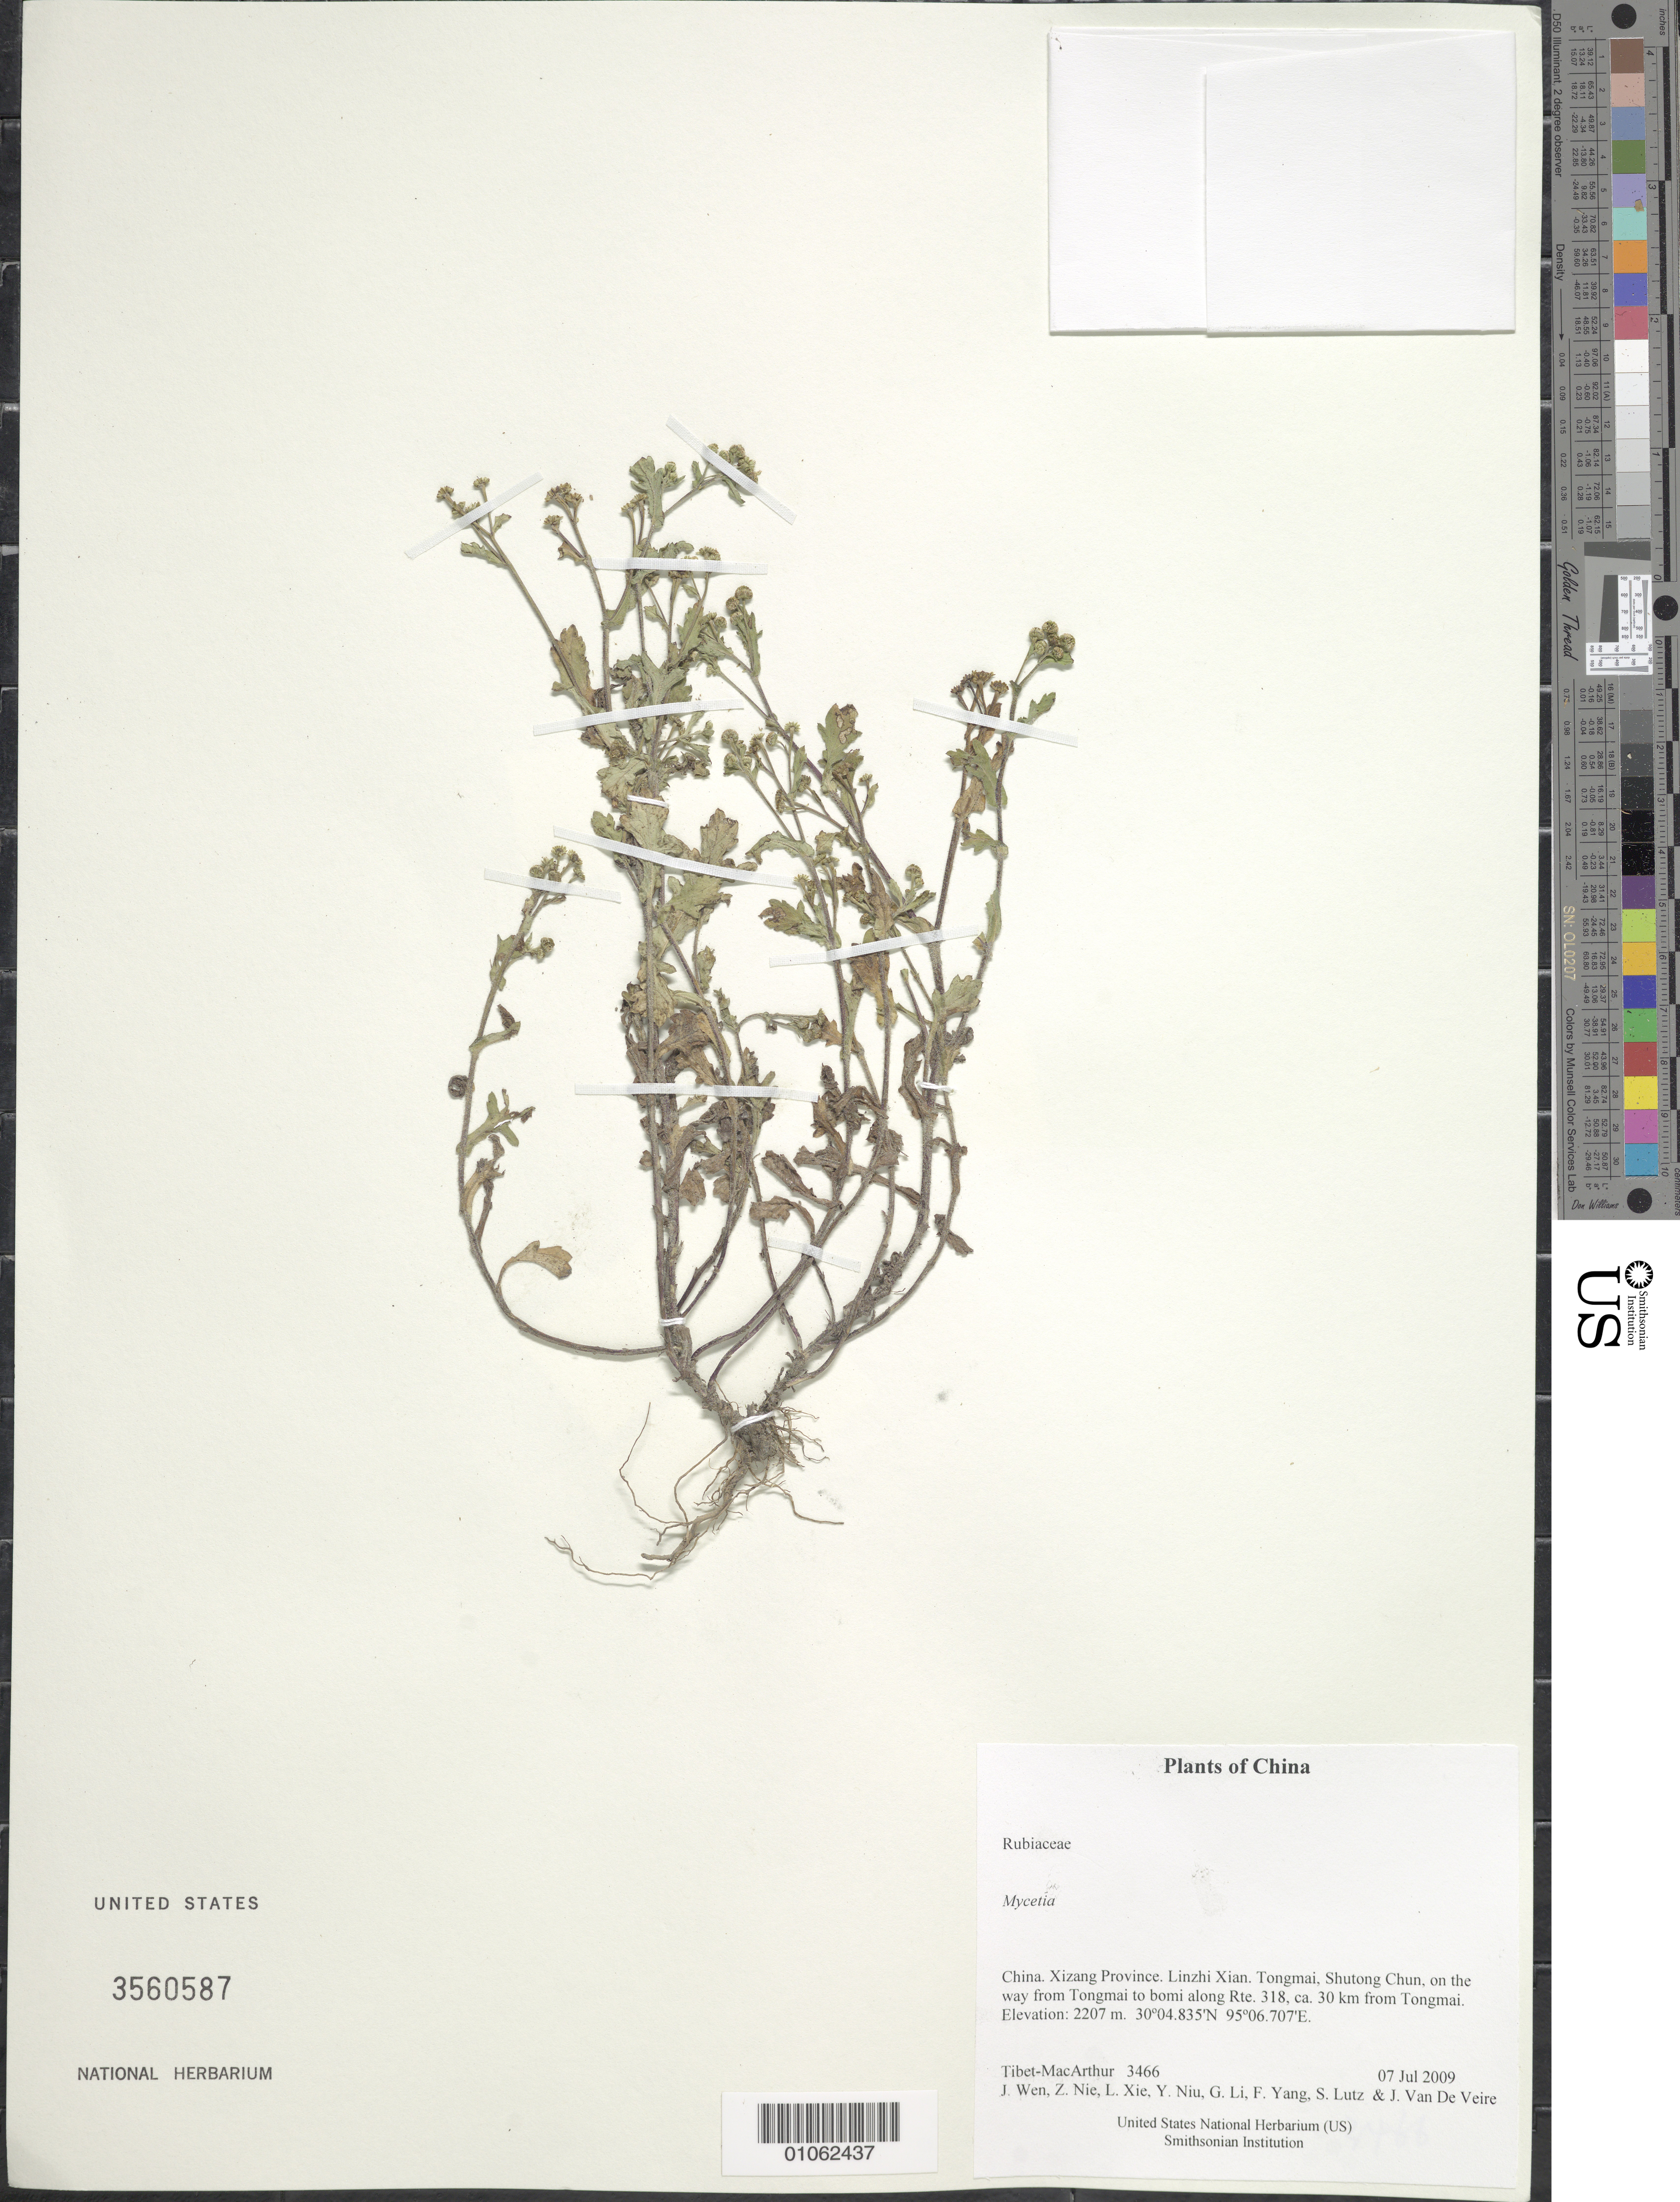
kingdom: Plantae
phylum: Tracheophyta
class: Magnoliopsida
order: Gentianales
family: Rubiaceae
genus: Mycetia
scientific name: Mycetia sp.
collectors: Tibet-MacArthur, J. Wen, Z. Nie, L. Xie, Y. Niu, G. Li, F. Yang, S. Lutz & J. Van De Veire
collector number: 3466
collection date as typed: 07 Jul 2009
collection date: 2009-07-07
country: China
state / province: Xizang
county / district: Linzhi Xian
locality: Tongmai, Shutong Chun, on the way from Tongmai to bomi along Rte. 318, ca. 30 km from Tongmai.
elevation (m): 2207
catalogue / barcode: US 3560587